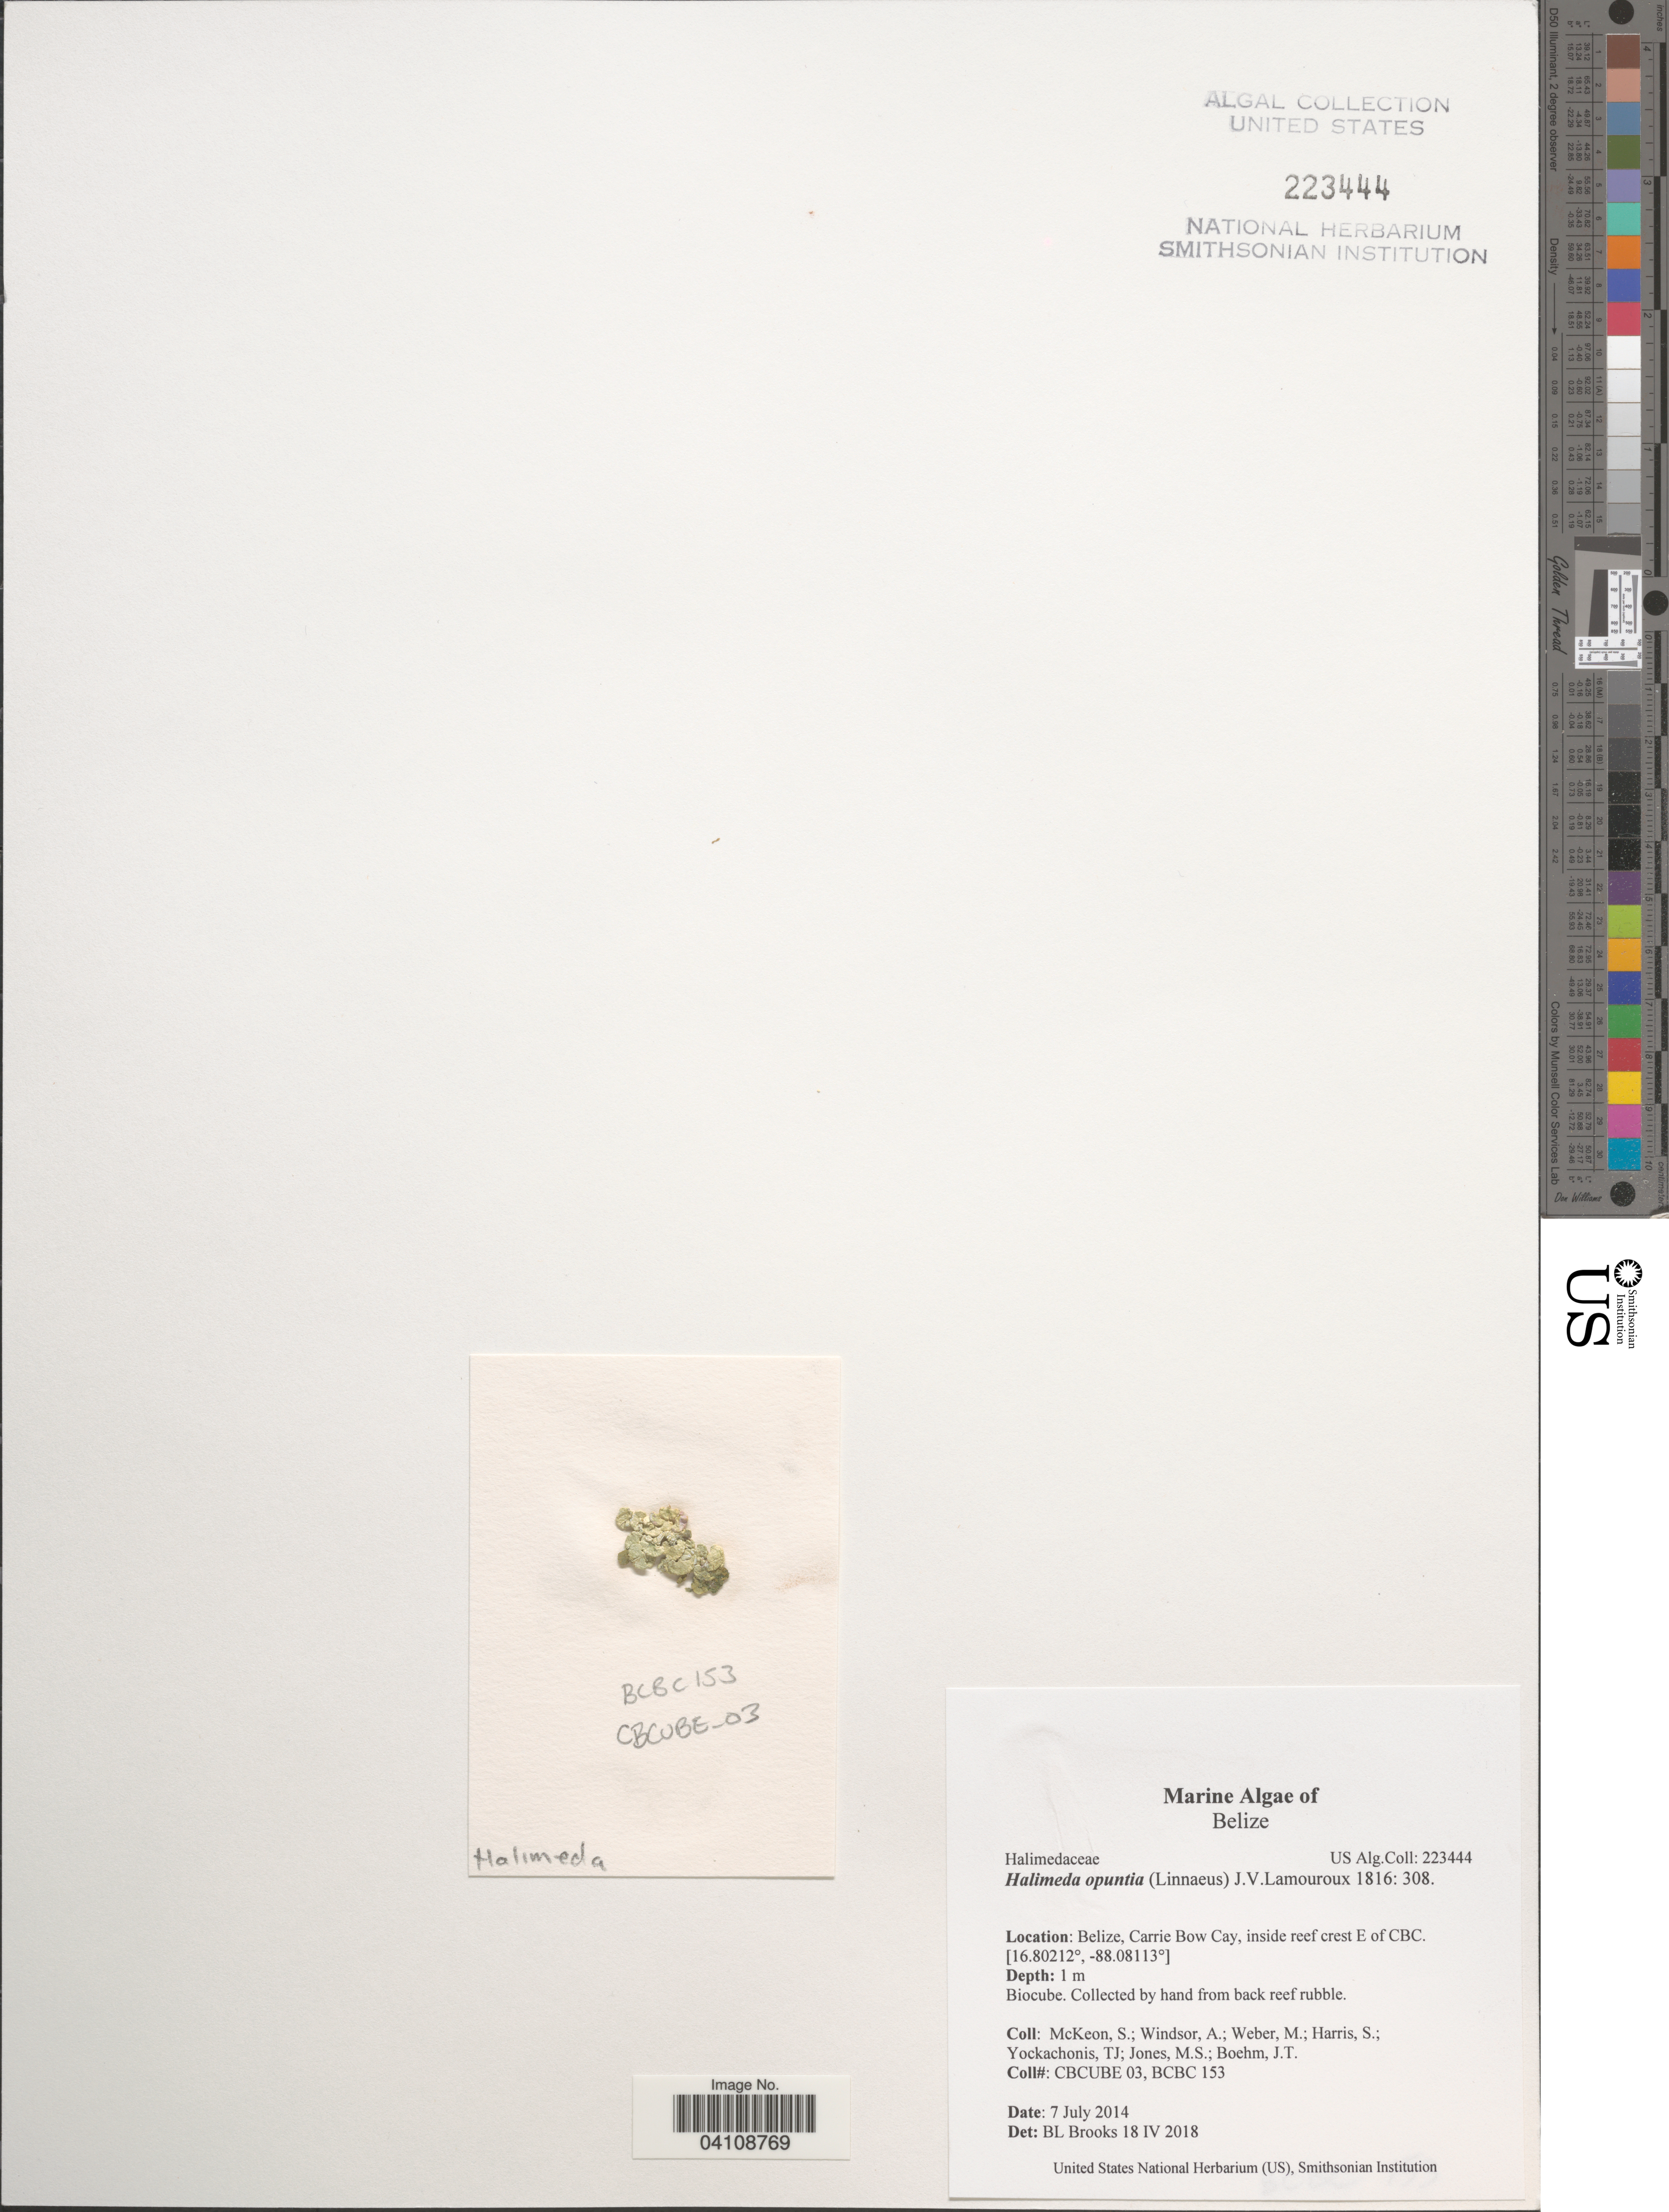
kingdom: Plantae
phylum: Chlorophyta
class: Ulvophyceae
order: Bryopsidales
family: Halimedaceae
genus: Halimeda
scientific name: Halimeda opuntia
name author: (L.) J.V.Lamouroux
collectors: S. McKeon, A. Windsor, M. Weber, S. Harris & et al.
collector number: CBCUBE03/BCBC153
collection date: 2014-07-07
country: Belize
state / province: Belize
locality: Carrie Bow Cay, inside reef crest E of CBC.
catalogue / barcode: US 223444